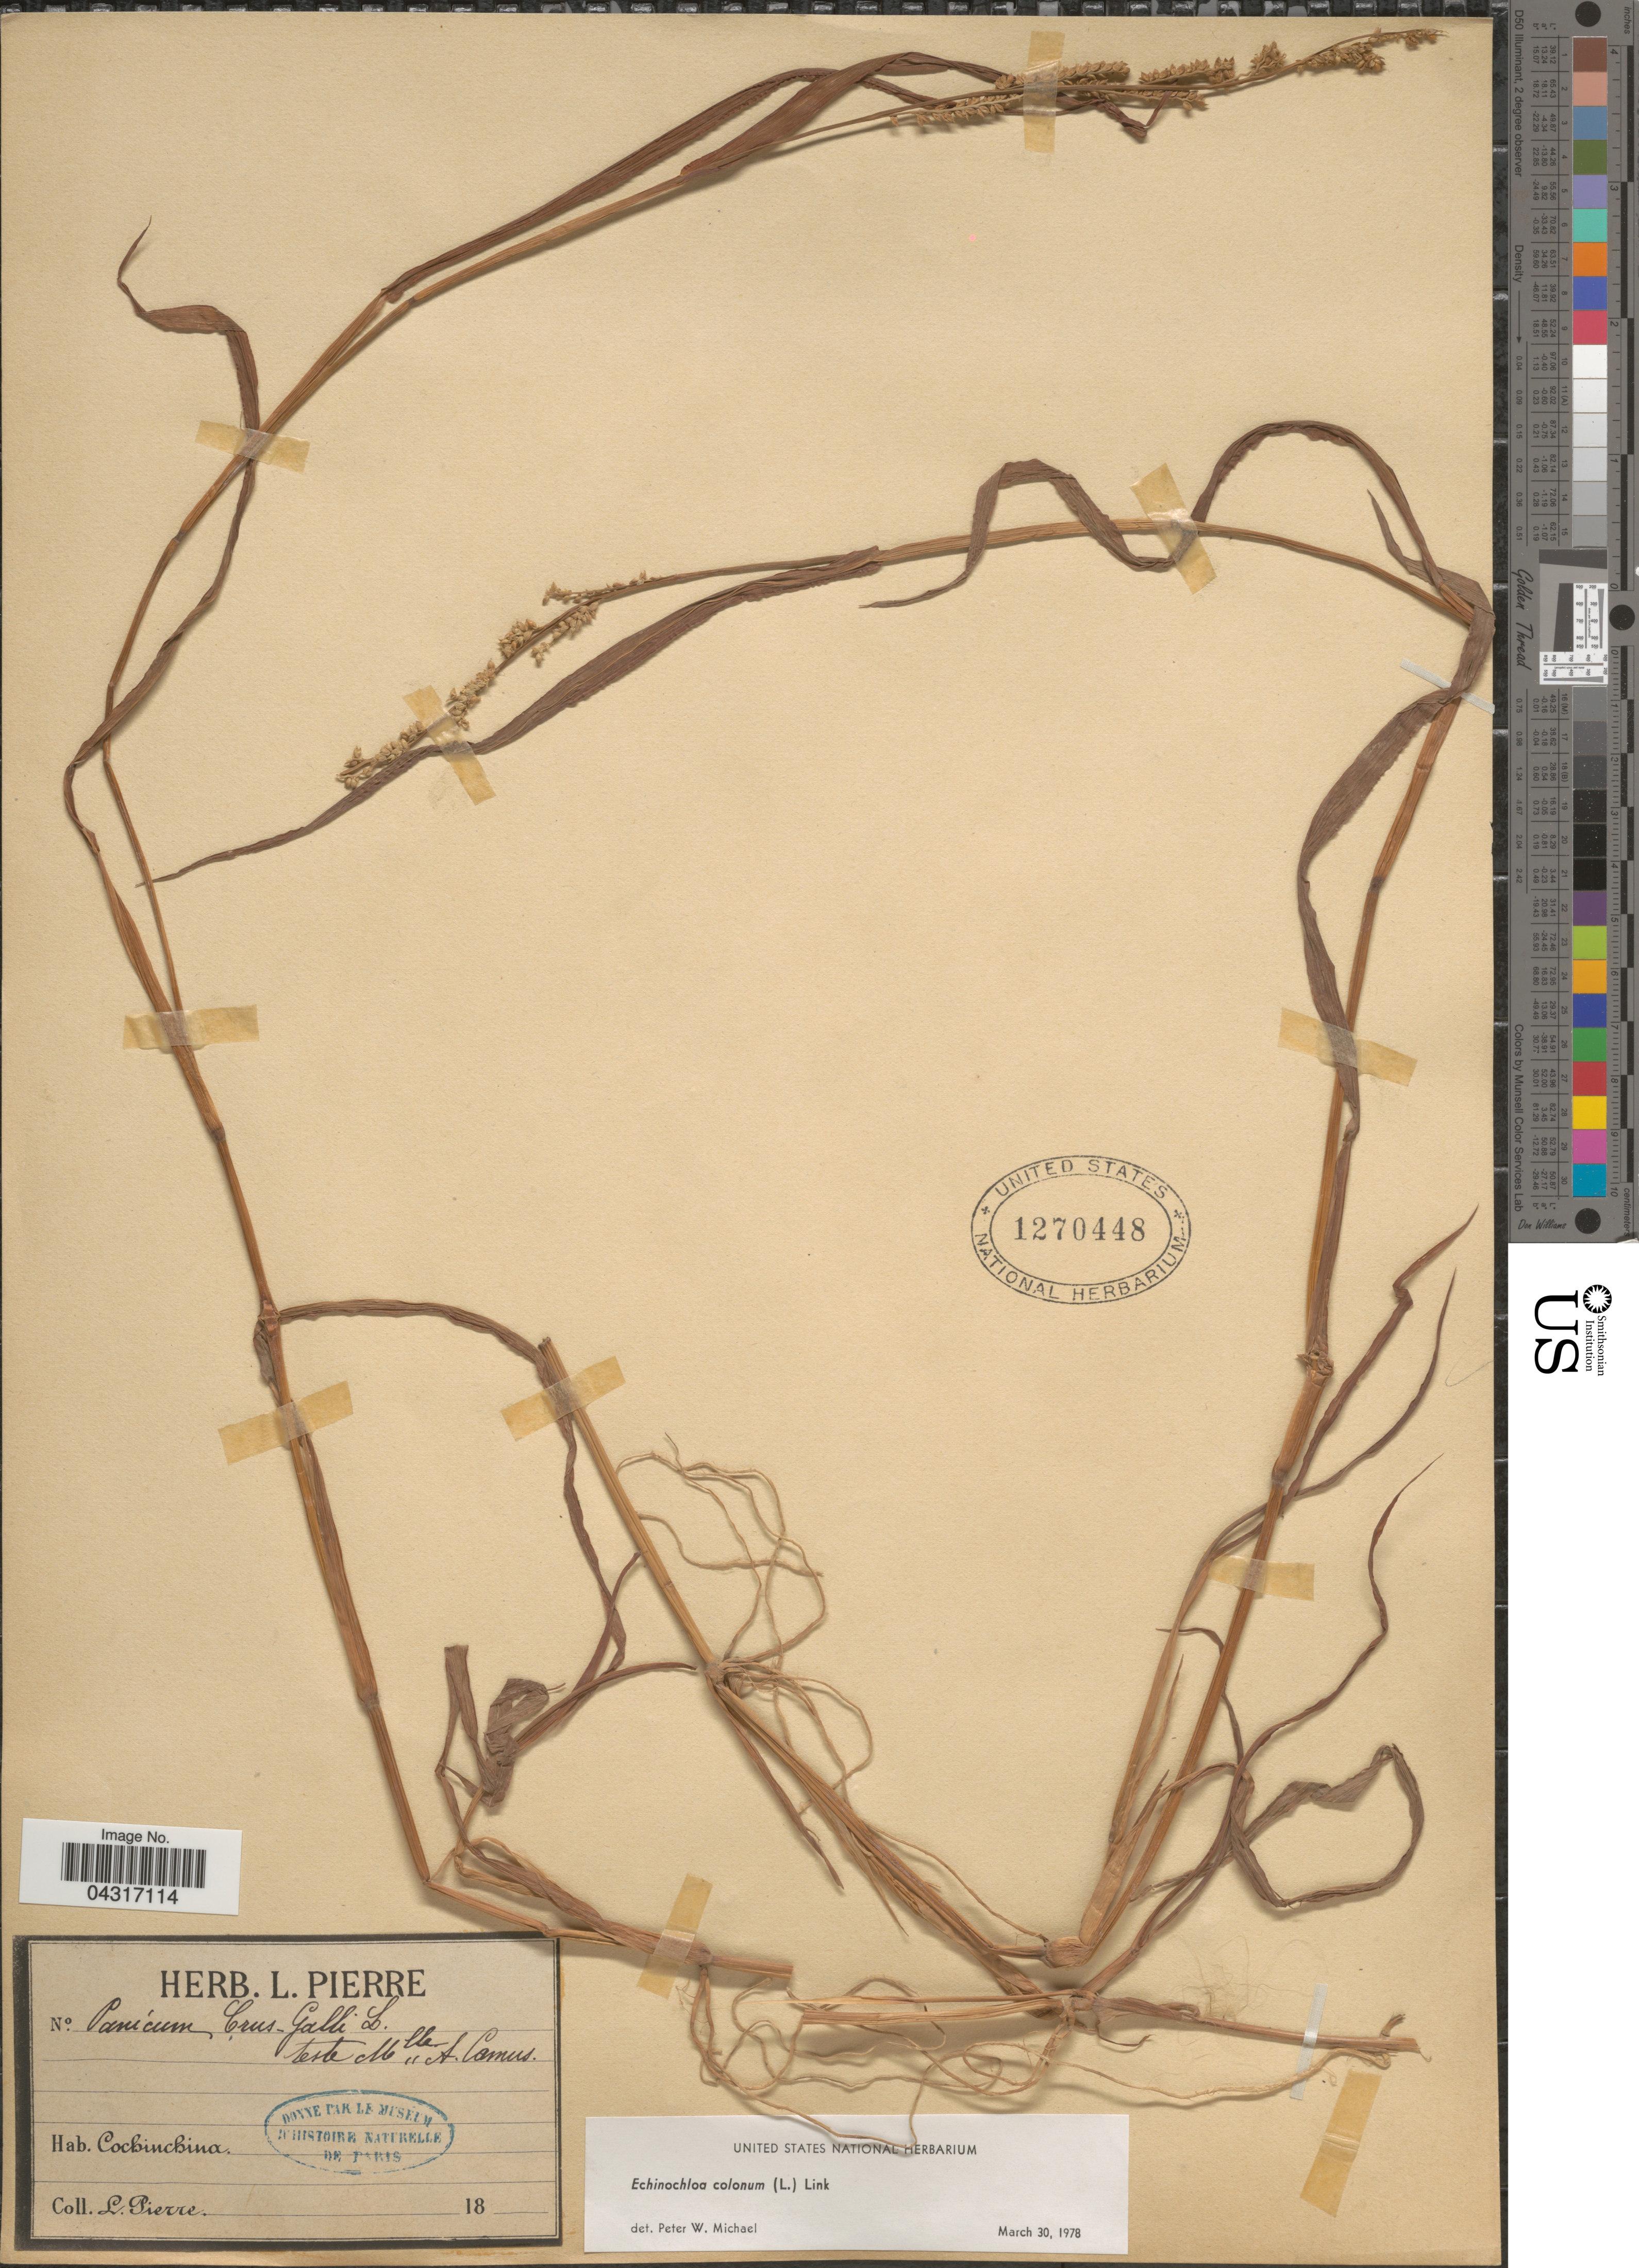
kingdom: Plantae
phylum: Tracheophyta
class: Liliopsida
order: Poales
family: Poaceae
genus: Echinochloa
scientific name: Echinochloa colona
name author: (L.) Link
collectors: L. Pierre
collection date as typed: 18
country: Vietnam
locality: Cochinchina.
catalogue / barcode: US 1270448